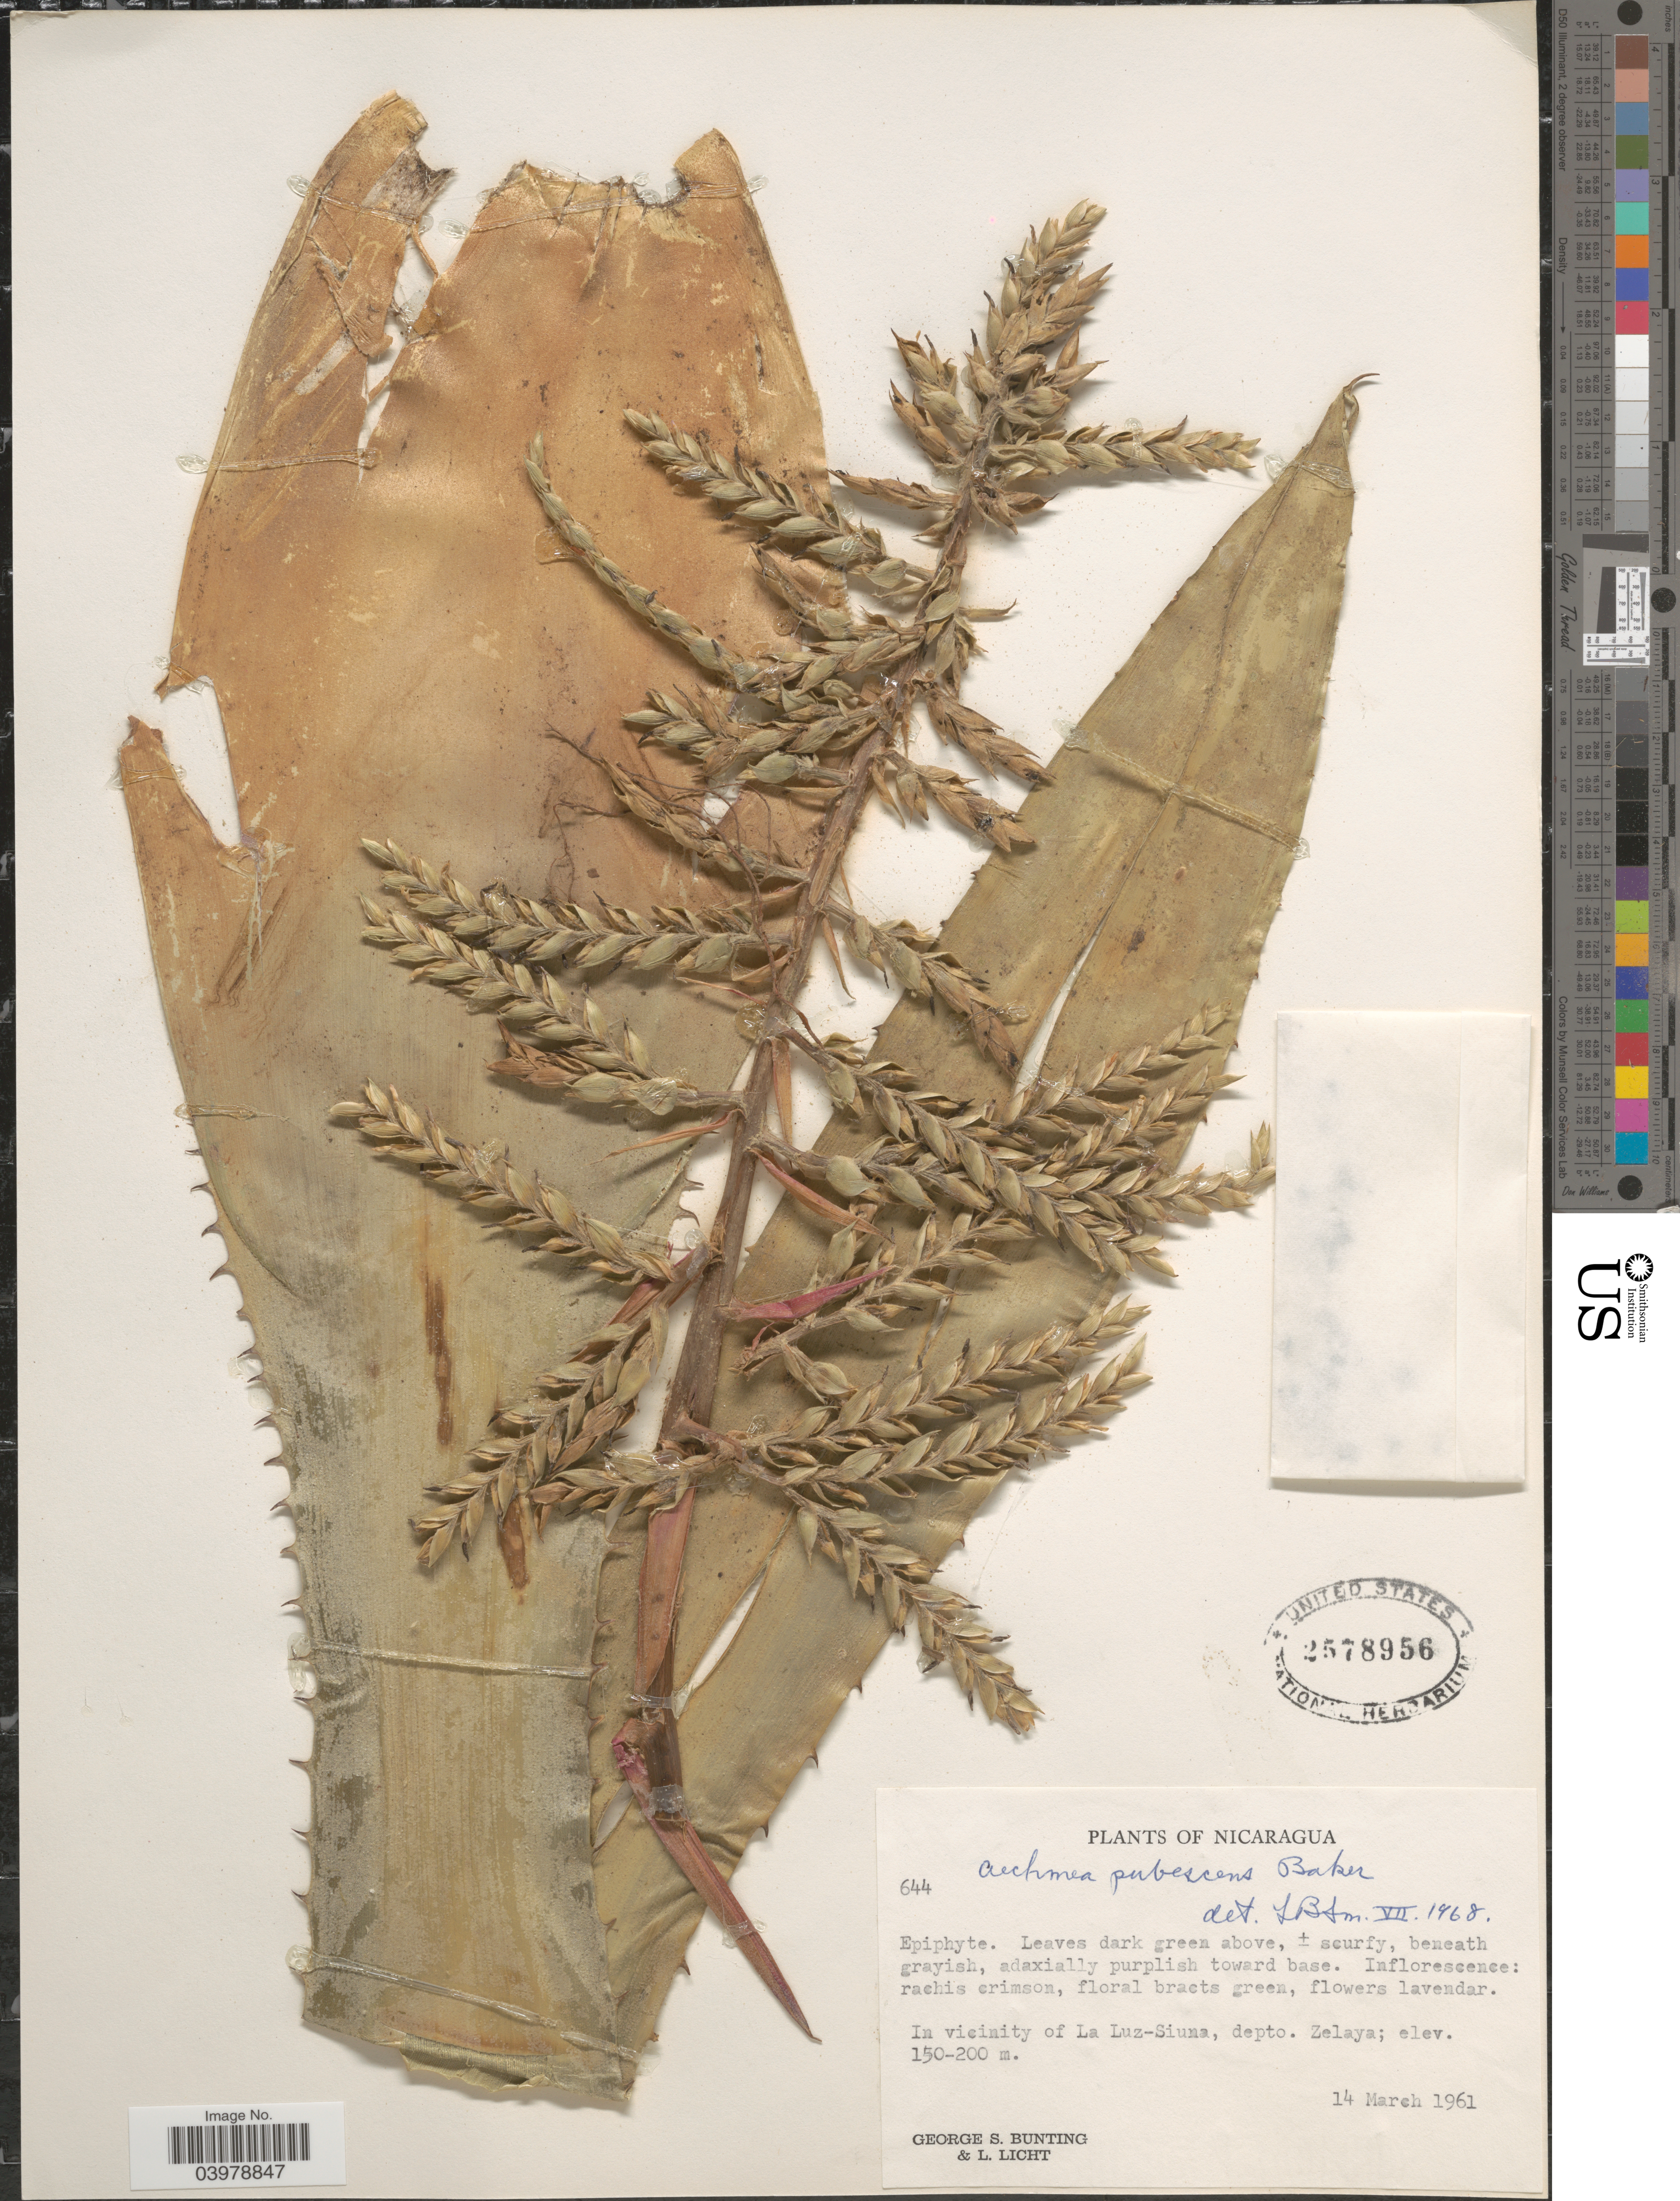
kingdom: Plantae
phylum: Tracheophyta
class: Liliopsida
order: Poales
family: Bromeliaceae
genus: Aechmea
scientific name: Aechmea pubescens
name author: Baker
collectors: G. S. Bunting & L. Licht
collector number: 644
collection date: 1961-03-14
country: Nicaragua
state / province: Atlántico Norte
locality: In vicinity of La Luz-Siuna, depto. Zelaya.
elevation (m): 150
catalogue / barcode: US 2578956